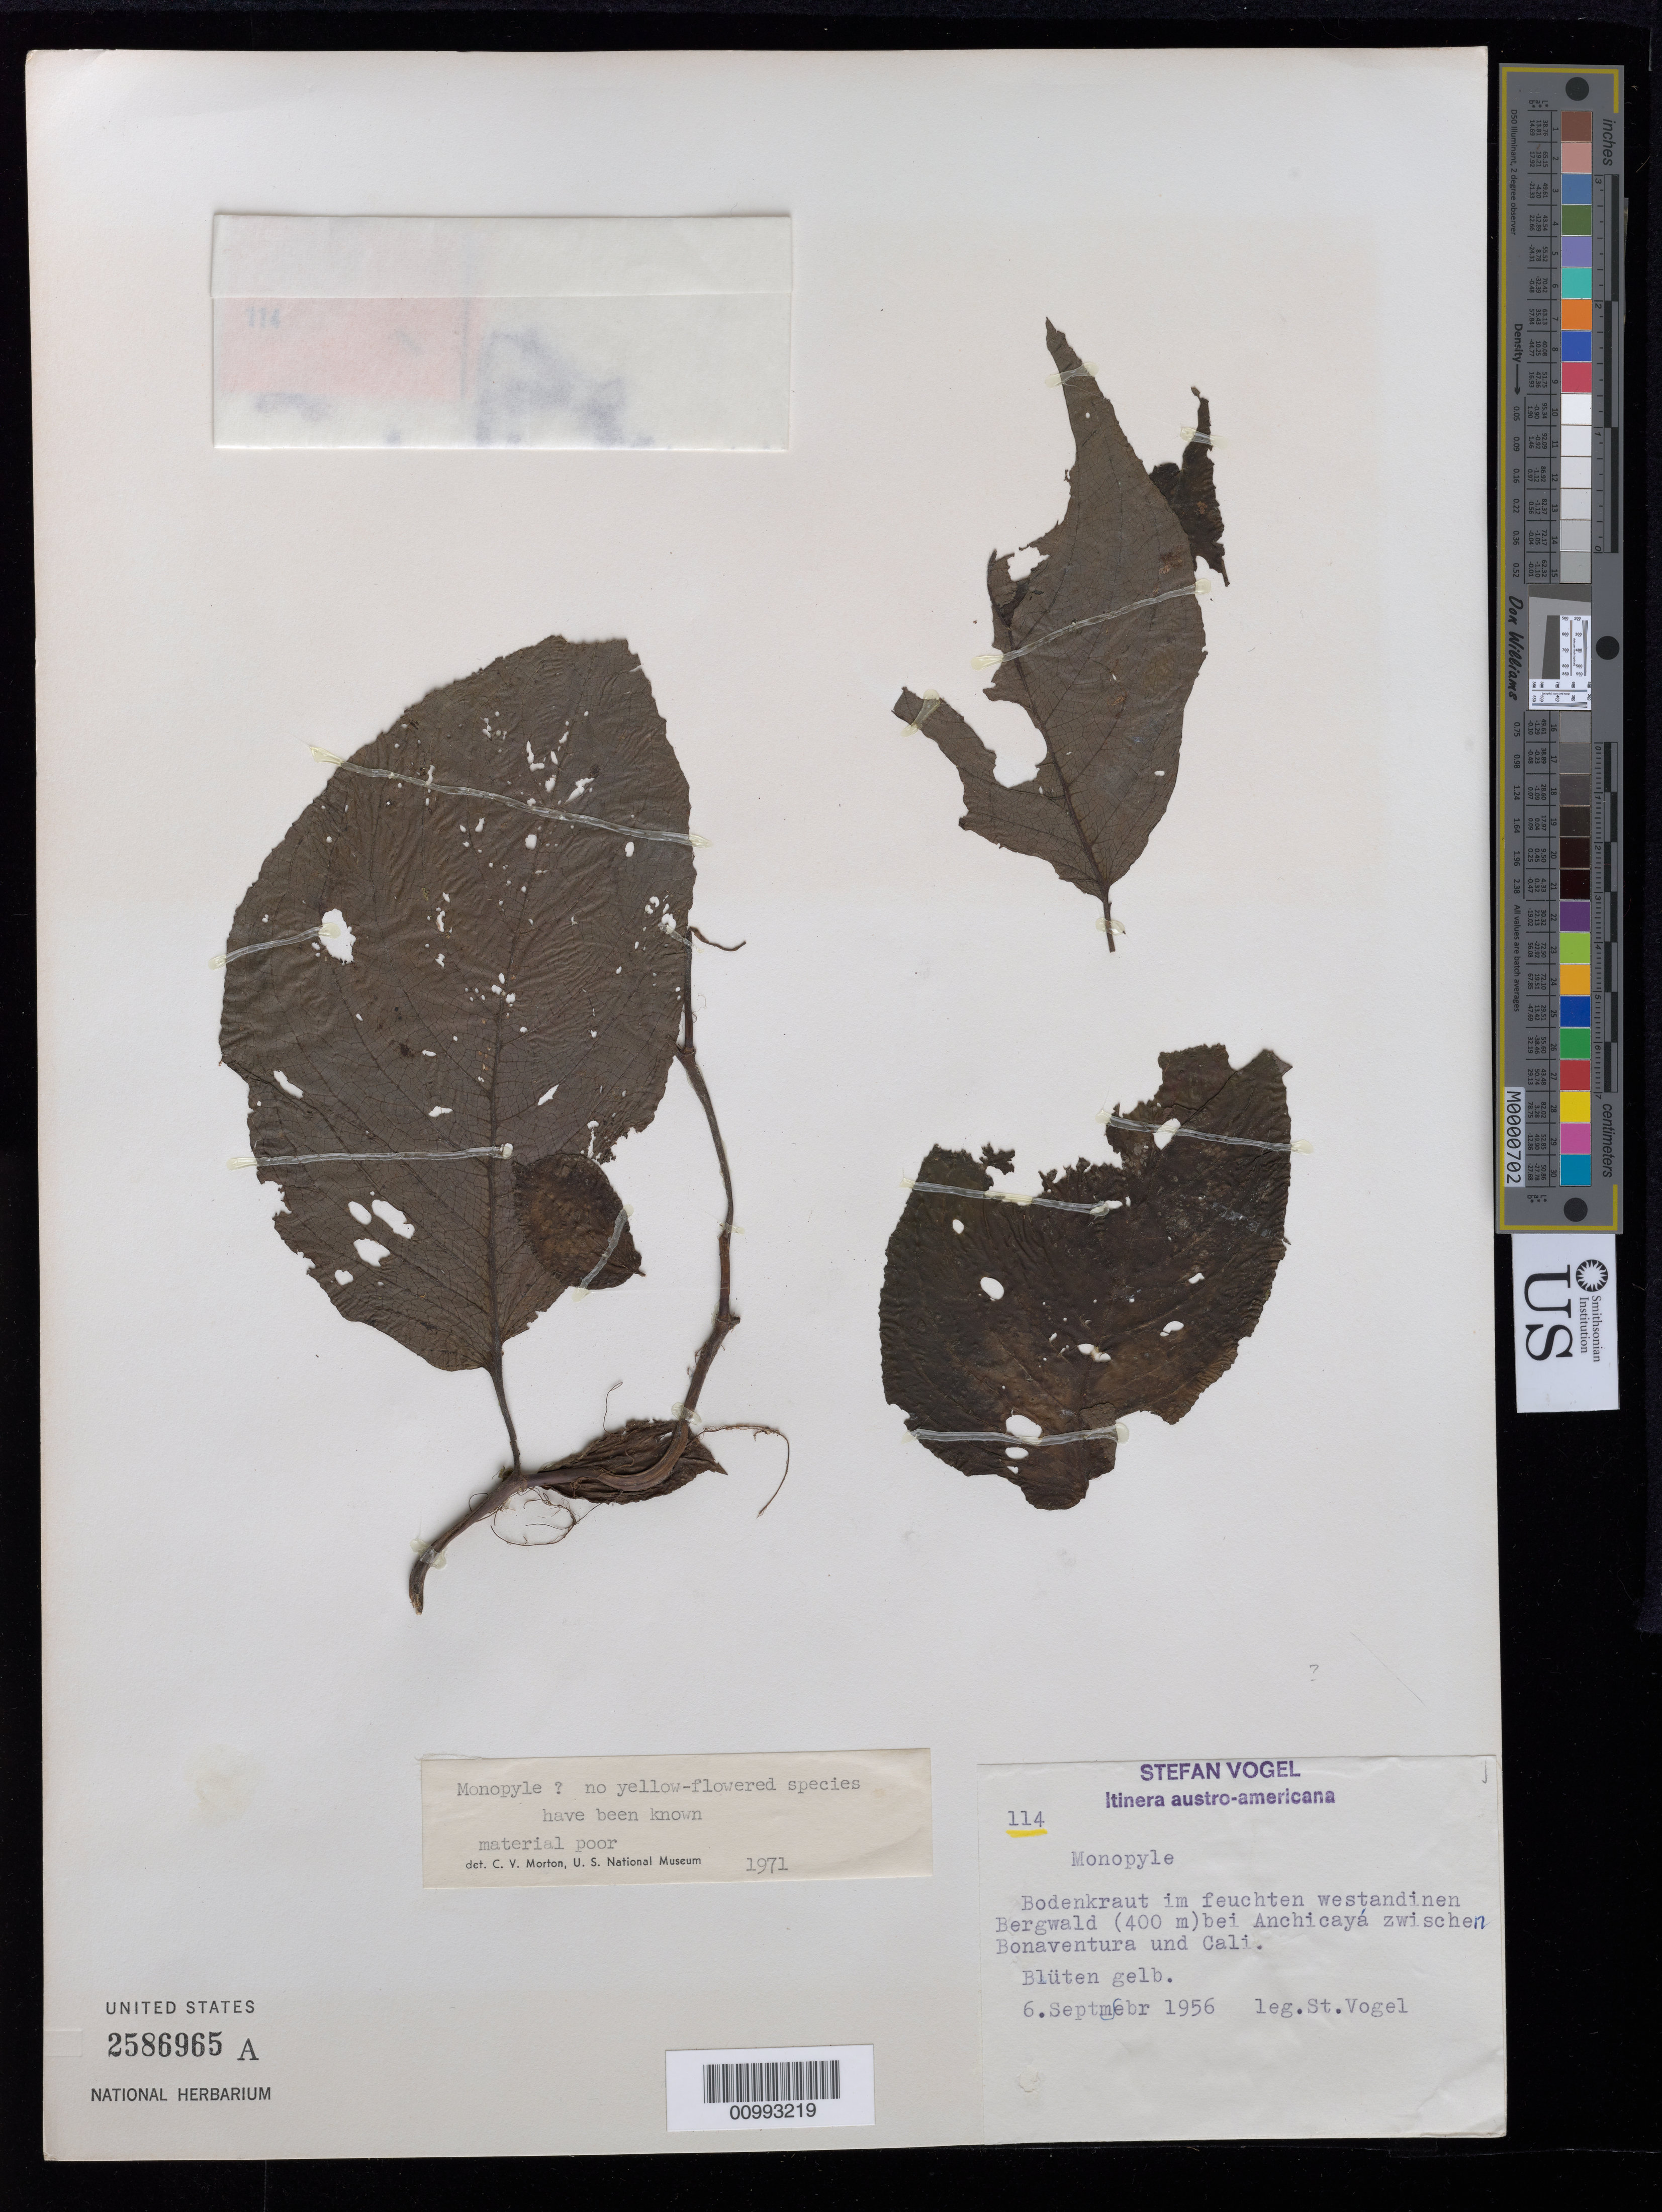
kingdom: Plantae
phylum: Tracheophyta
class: Magnoliopsida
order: Lamiales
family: Gesneriaceae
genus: Monopyle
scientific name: Monopyle sp.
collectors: S. Vogel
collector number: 114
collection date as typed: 06 Sep 1956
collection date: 1956-09-06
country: Colombia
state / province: Valle del Cauca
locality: Bei Anchicayá zwischen Bonaventura und Cali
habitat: Im feuchten westandinen Bergwald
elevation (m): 400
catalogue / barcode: US 2586965A